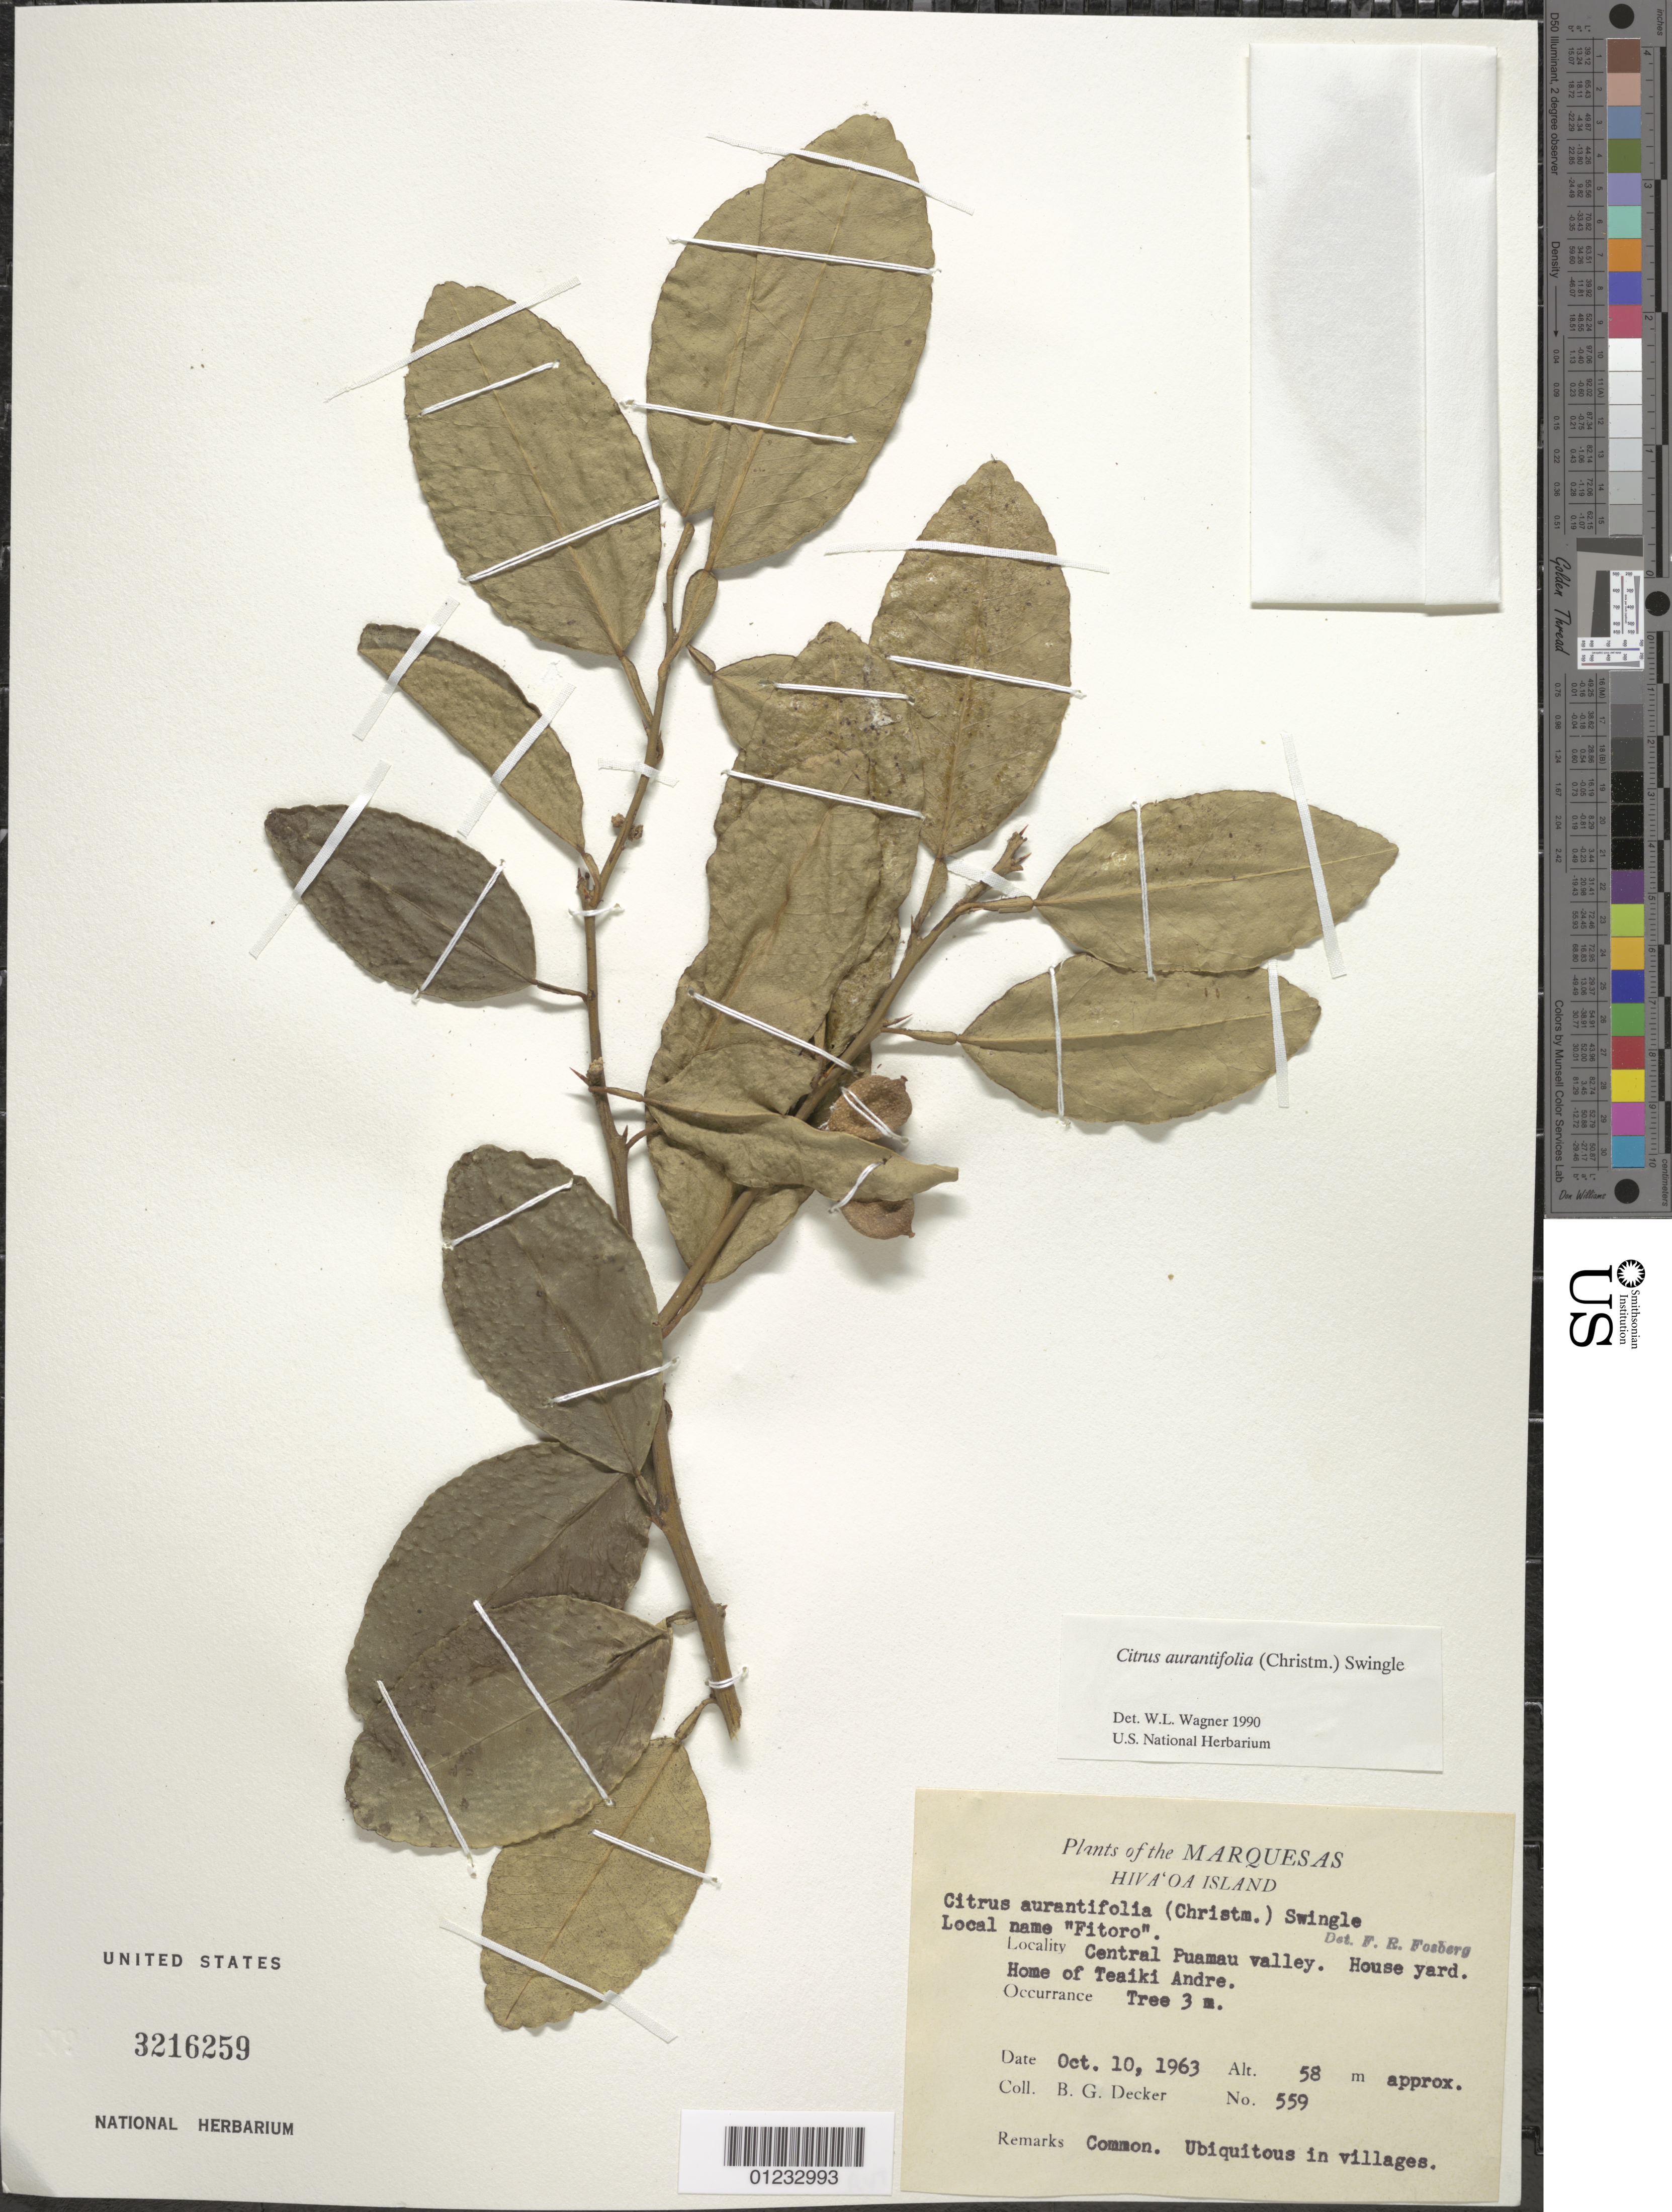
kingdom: Plantae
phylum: Tracheophyta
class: Magnoliopsida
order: Sapindales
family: Rutaceae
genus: Citrus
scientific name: Citrus x aurantifolia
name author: (Christm.) Swingle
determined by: Wagner, W. L., (BOT), Smithsonian Institution - National Museum of Natural History (UNITED STATES)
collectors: B. G. Decker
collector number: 559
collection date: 1963-10-10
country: French Polynesia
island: Hiva Oa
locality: central Puamau Valley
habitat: house yard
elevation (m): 58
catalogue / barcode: US 3216259